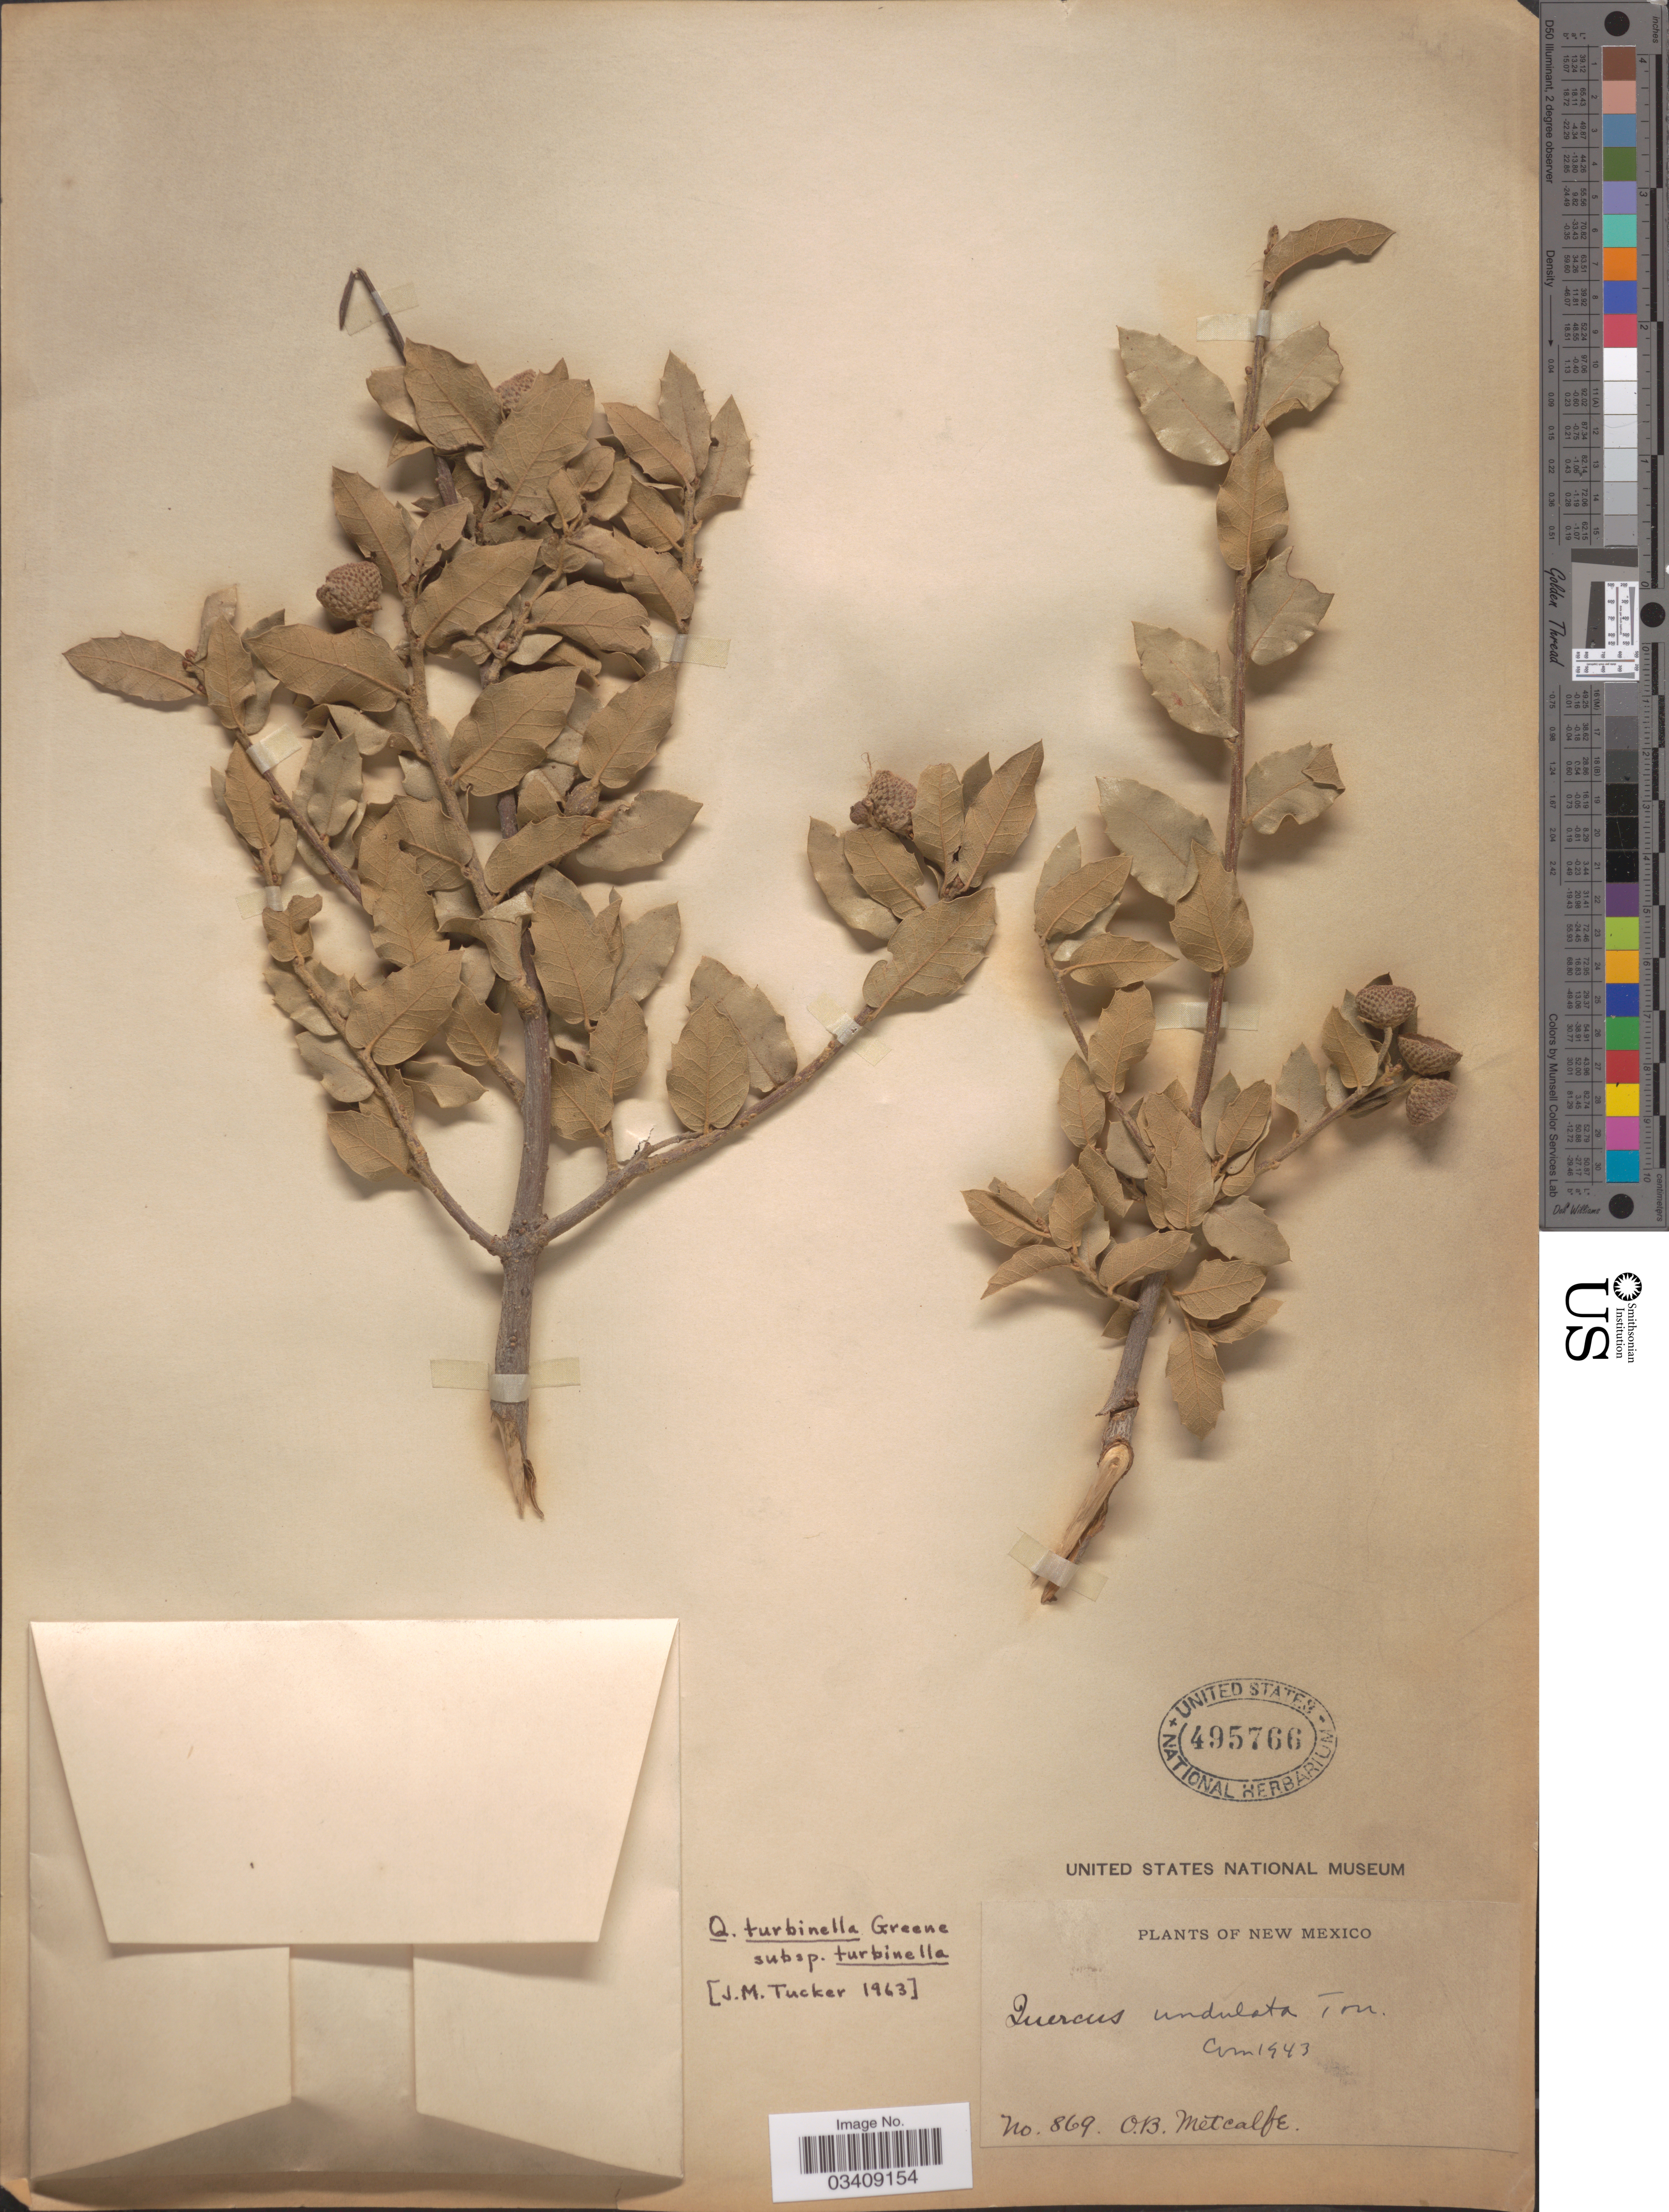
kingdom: Plantae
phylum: Tracheophyta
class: Magnoliopsida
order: Fagales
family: Fagaceae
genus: Quercus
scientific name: Quercus turbinella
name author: Greene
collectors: O. B. Metcalfe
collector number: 869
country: United States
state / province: New Mexico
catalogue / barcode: US 495766